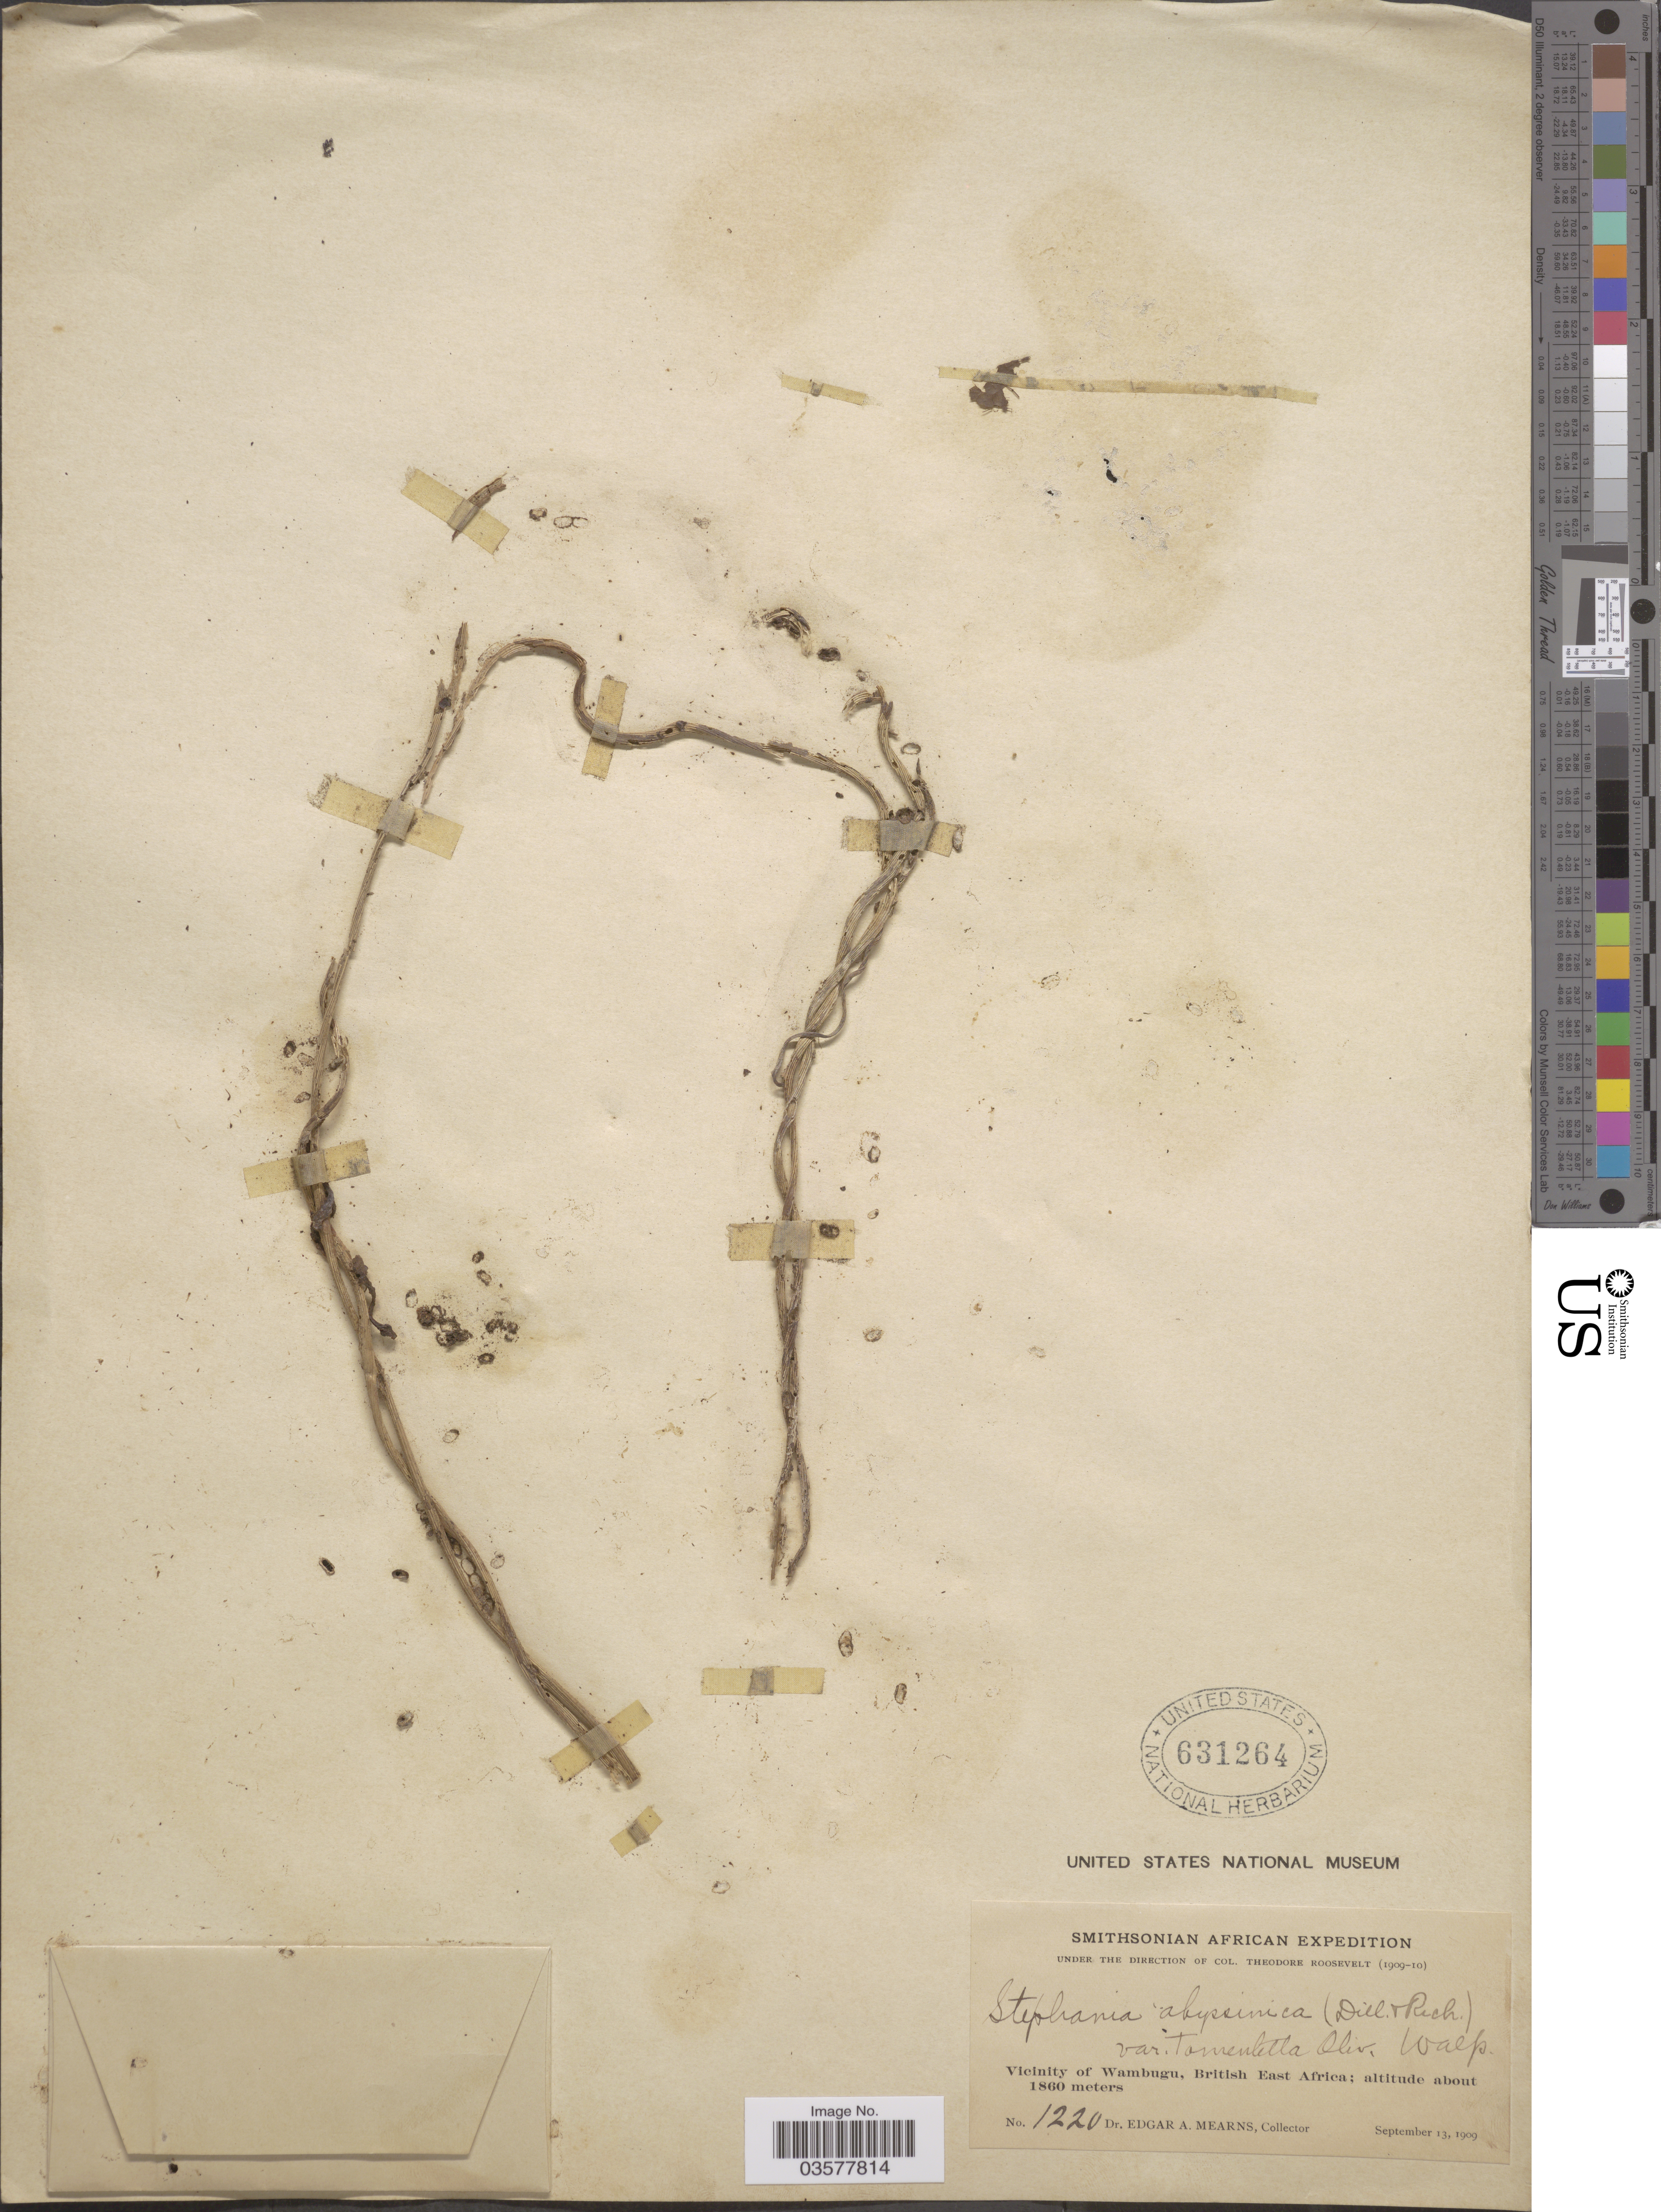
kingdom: Plantae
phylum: Tracheophyta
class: Magnoliopsida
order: Ranunculales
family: Menispermaceae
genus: Stephania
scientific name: Stephania abyssinica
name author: (Quart.-Dill. & A. Rich.) Walp.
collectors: E. A. Mearns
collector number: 1220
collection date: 1909-09-13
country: Kenya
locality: Vicinity of Wambugu, British East Africa.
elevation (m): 1860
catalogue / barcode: US 631264